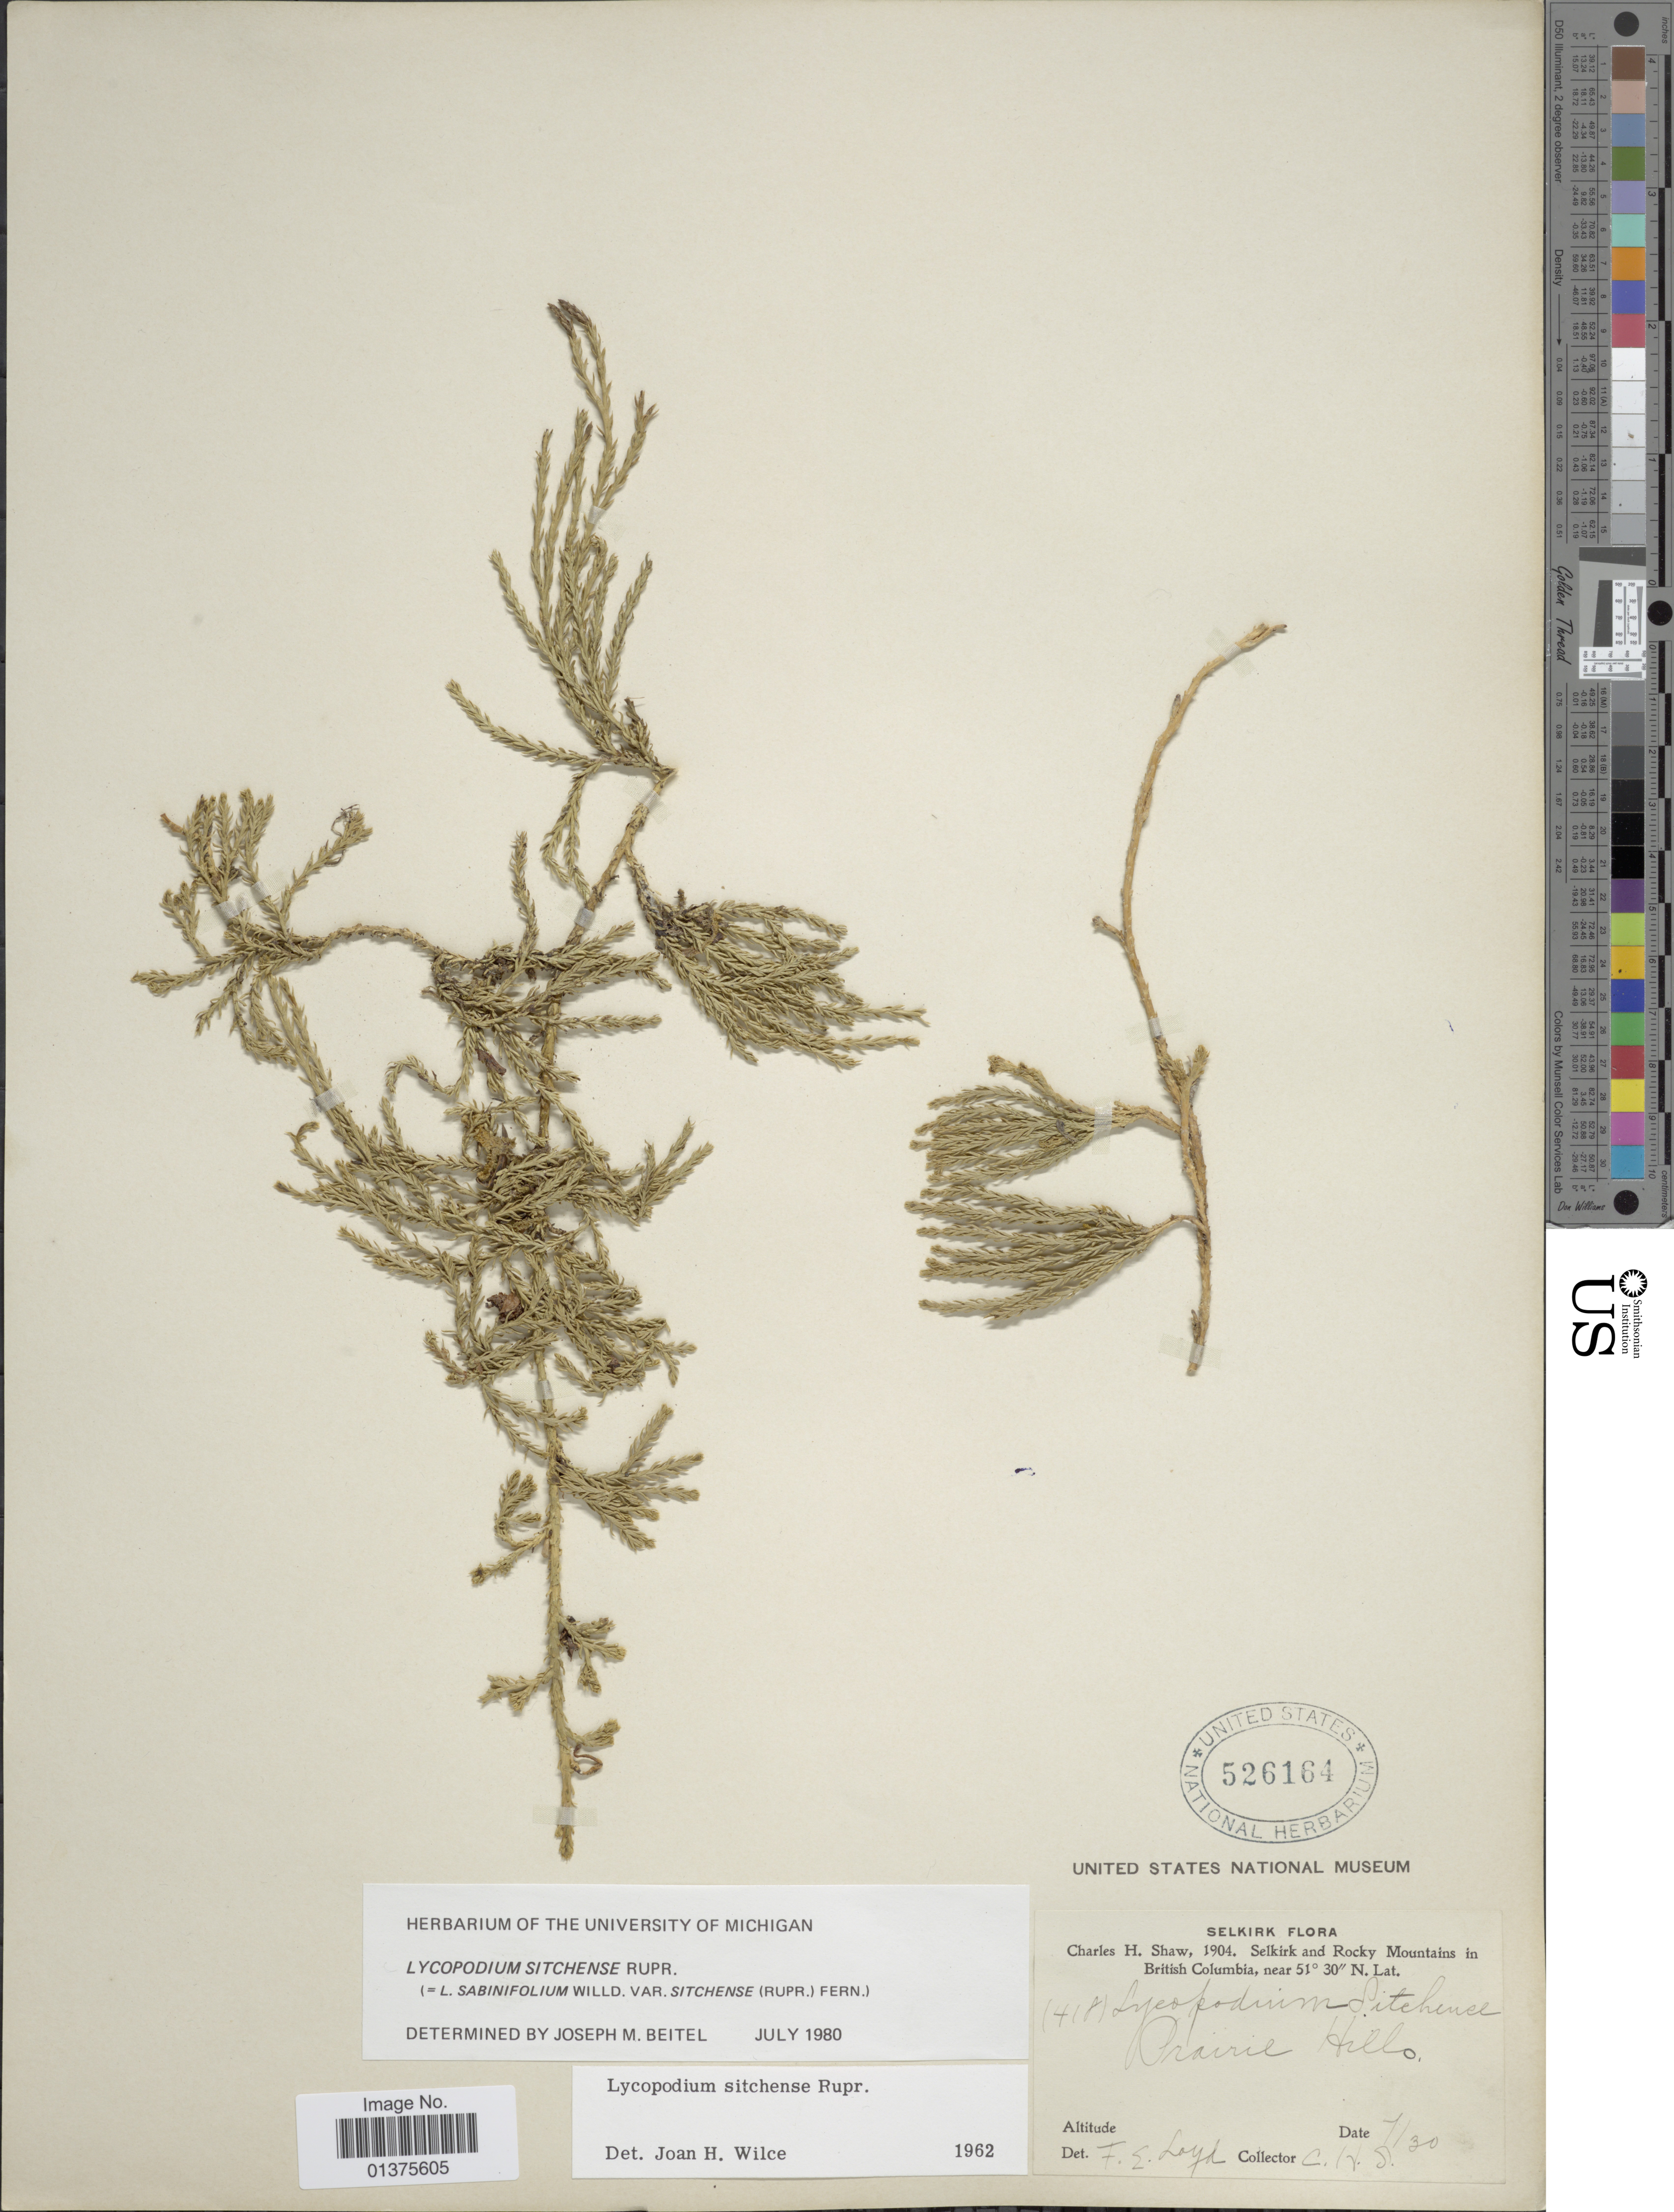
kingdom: Plantae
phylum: Tracheophyta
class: Lycopodiopsida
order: Lycopodiales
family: Lycopodiaceae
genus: Diphasiastrum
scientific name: Diphasiastrum sitchense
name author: (Rupr.) Holub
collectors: C. H. Shaw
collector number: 418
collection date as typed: Transcribed d/m/y: /7/30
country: Canada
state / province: British Columbia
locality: Krairie Hills, Selkirk Rocky Mountains.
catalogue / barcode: US 526164